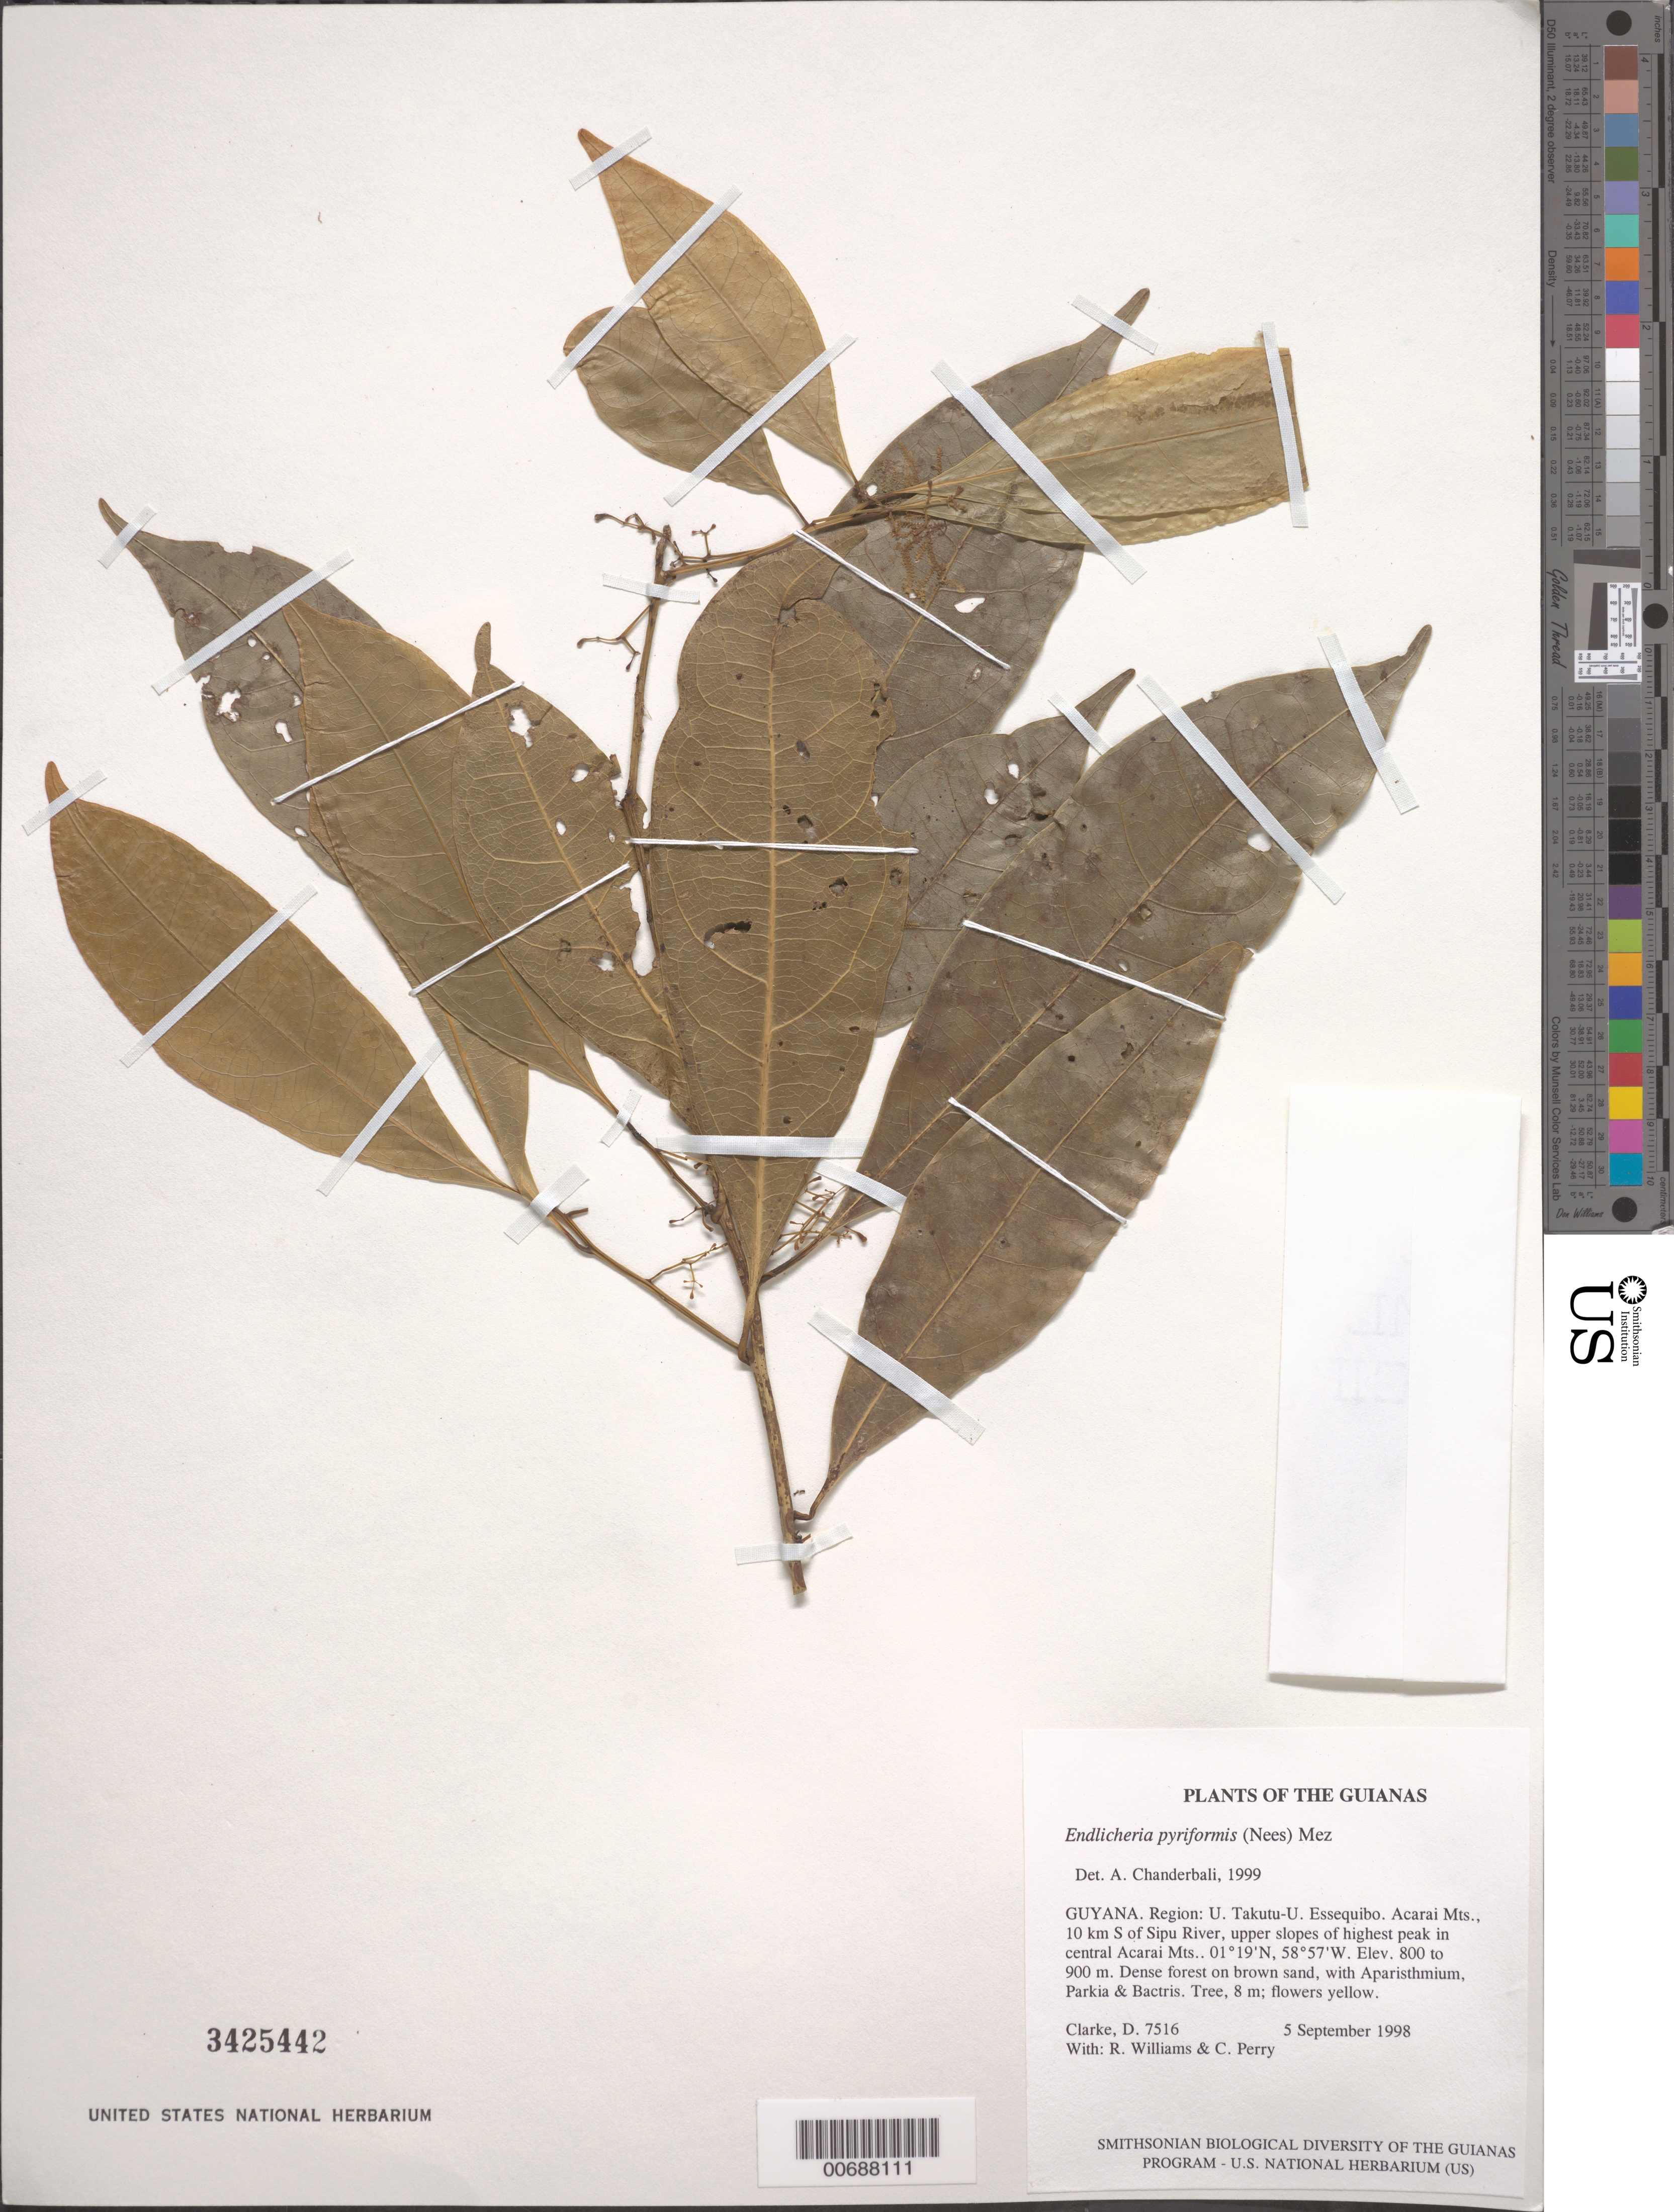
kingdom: Plantae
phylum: Tracheophyta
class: Magnoliopsida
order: Laurales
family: Lauraceae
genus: Endlicheria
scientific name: Endlicheria pyriformis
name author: (Nees) Mez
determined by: Chanderbali, Andre Shashi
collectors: H. D. Clarke, R. Williams & C. Perry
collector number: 7516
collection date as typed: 5 September 1998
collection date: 1998-09-05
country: Guyana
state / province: U. Takutu-U. Essequibo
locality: Acarai Mts., 10 km S of Sipu River, upper slopes of highest peak in central Acarai Mts.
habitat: Dense forest on brown sand, with Aparisthmium, Parkia & Bactris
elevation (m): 800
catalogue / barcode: US 3425442